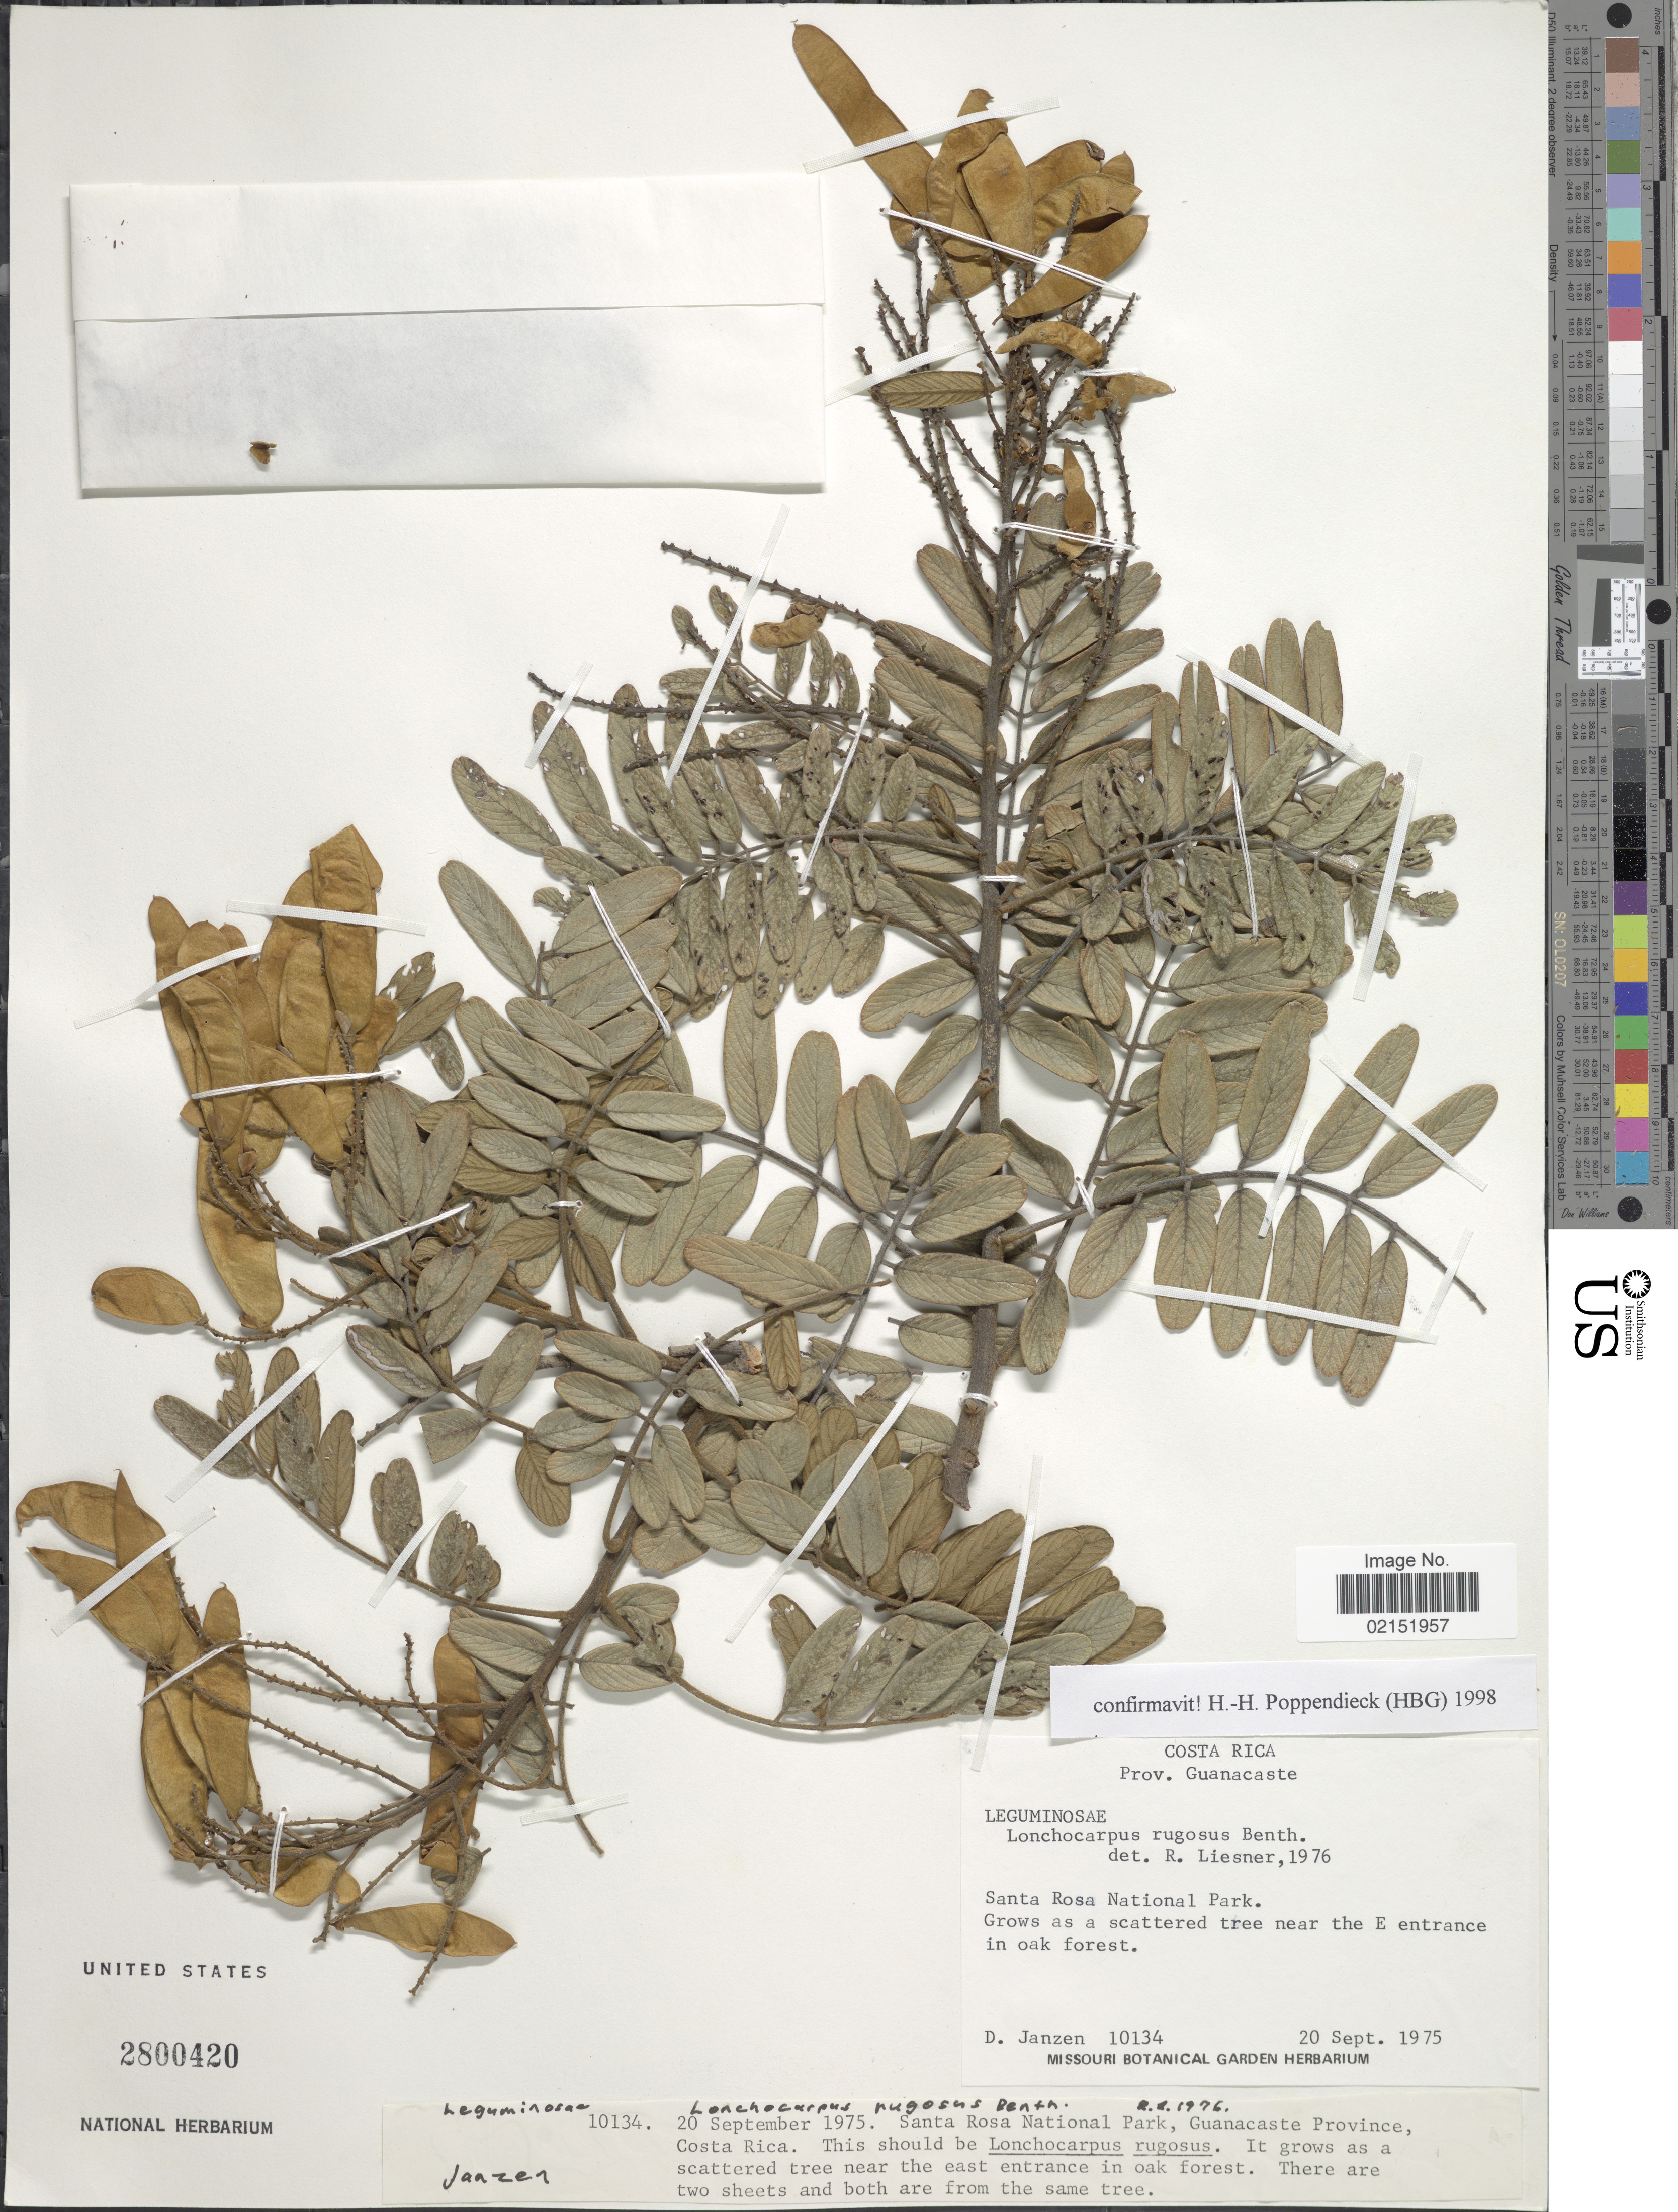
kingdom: Plantae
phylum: Tracheophyta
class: Magnoliopsida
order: Fabales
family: Fabaceae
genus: Lonchocarpus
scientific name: Lonchocarpus rugosus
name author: Benth.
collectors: D. Janzen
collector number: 10134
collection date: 1975-09-20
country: Costa Rica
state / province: Guanacaste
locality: Santa Rosa National Park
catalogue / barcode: US 2800420